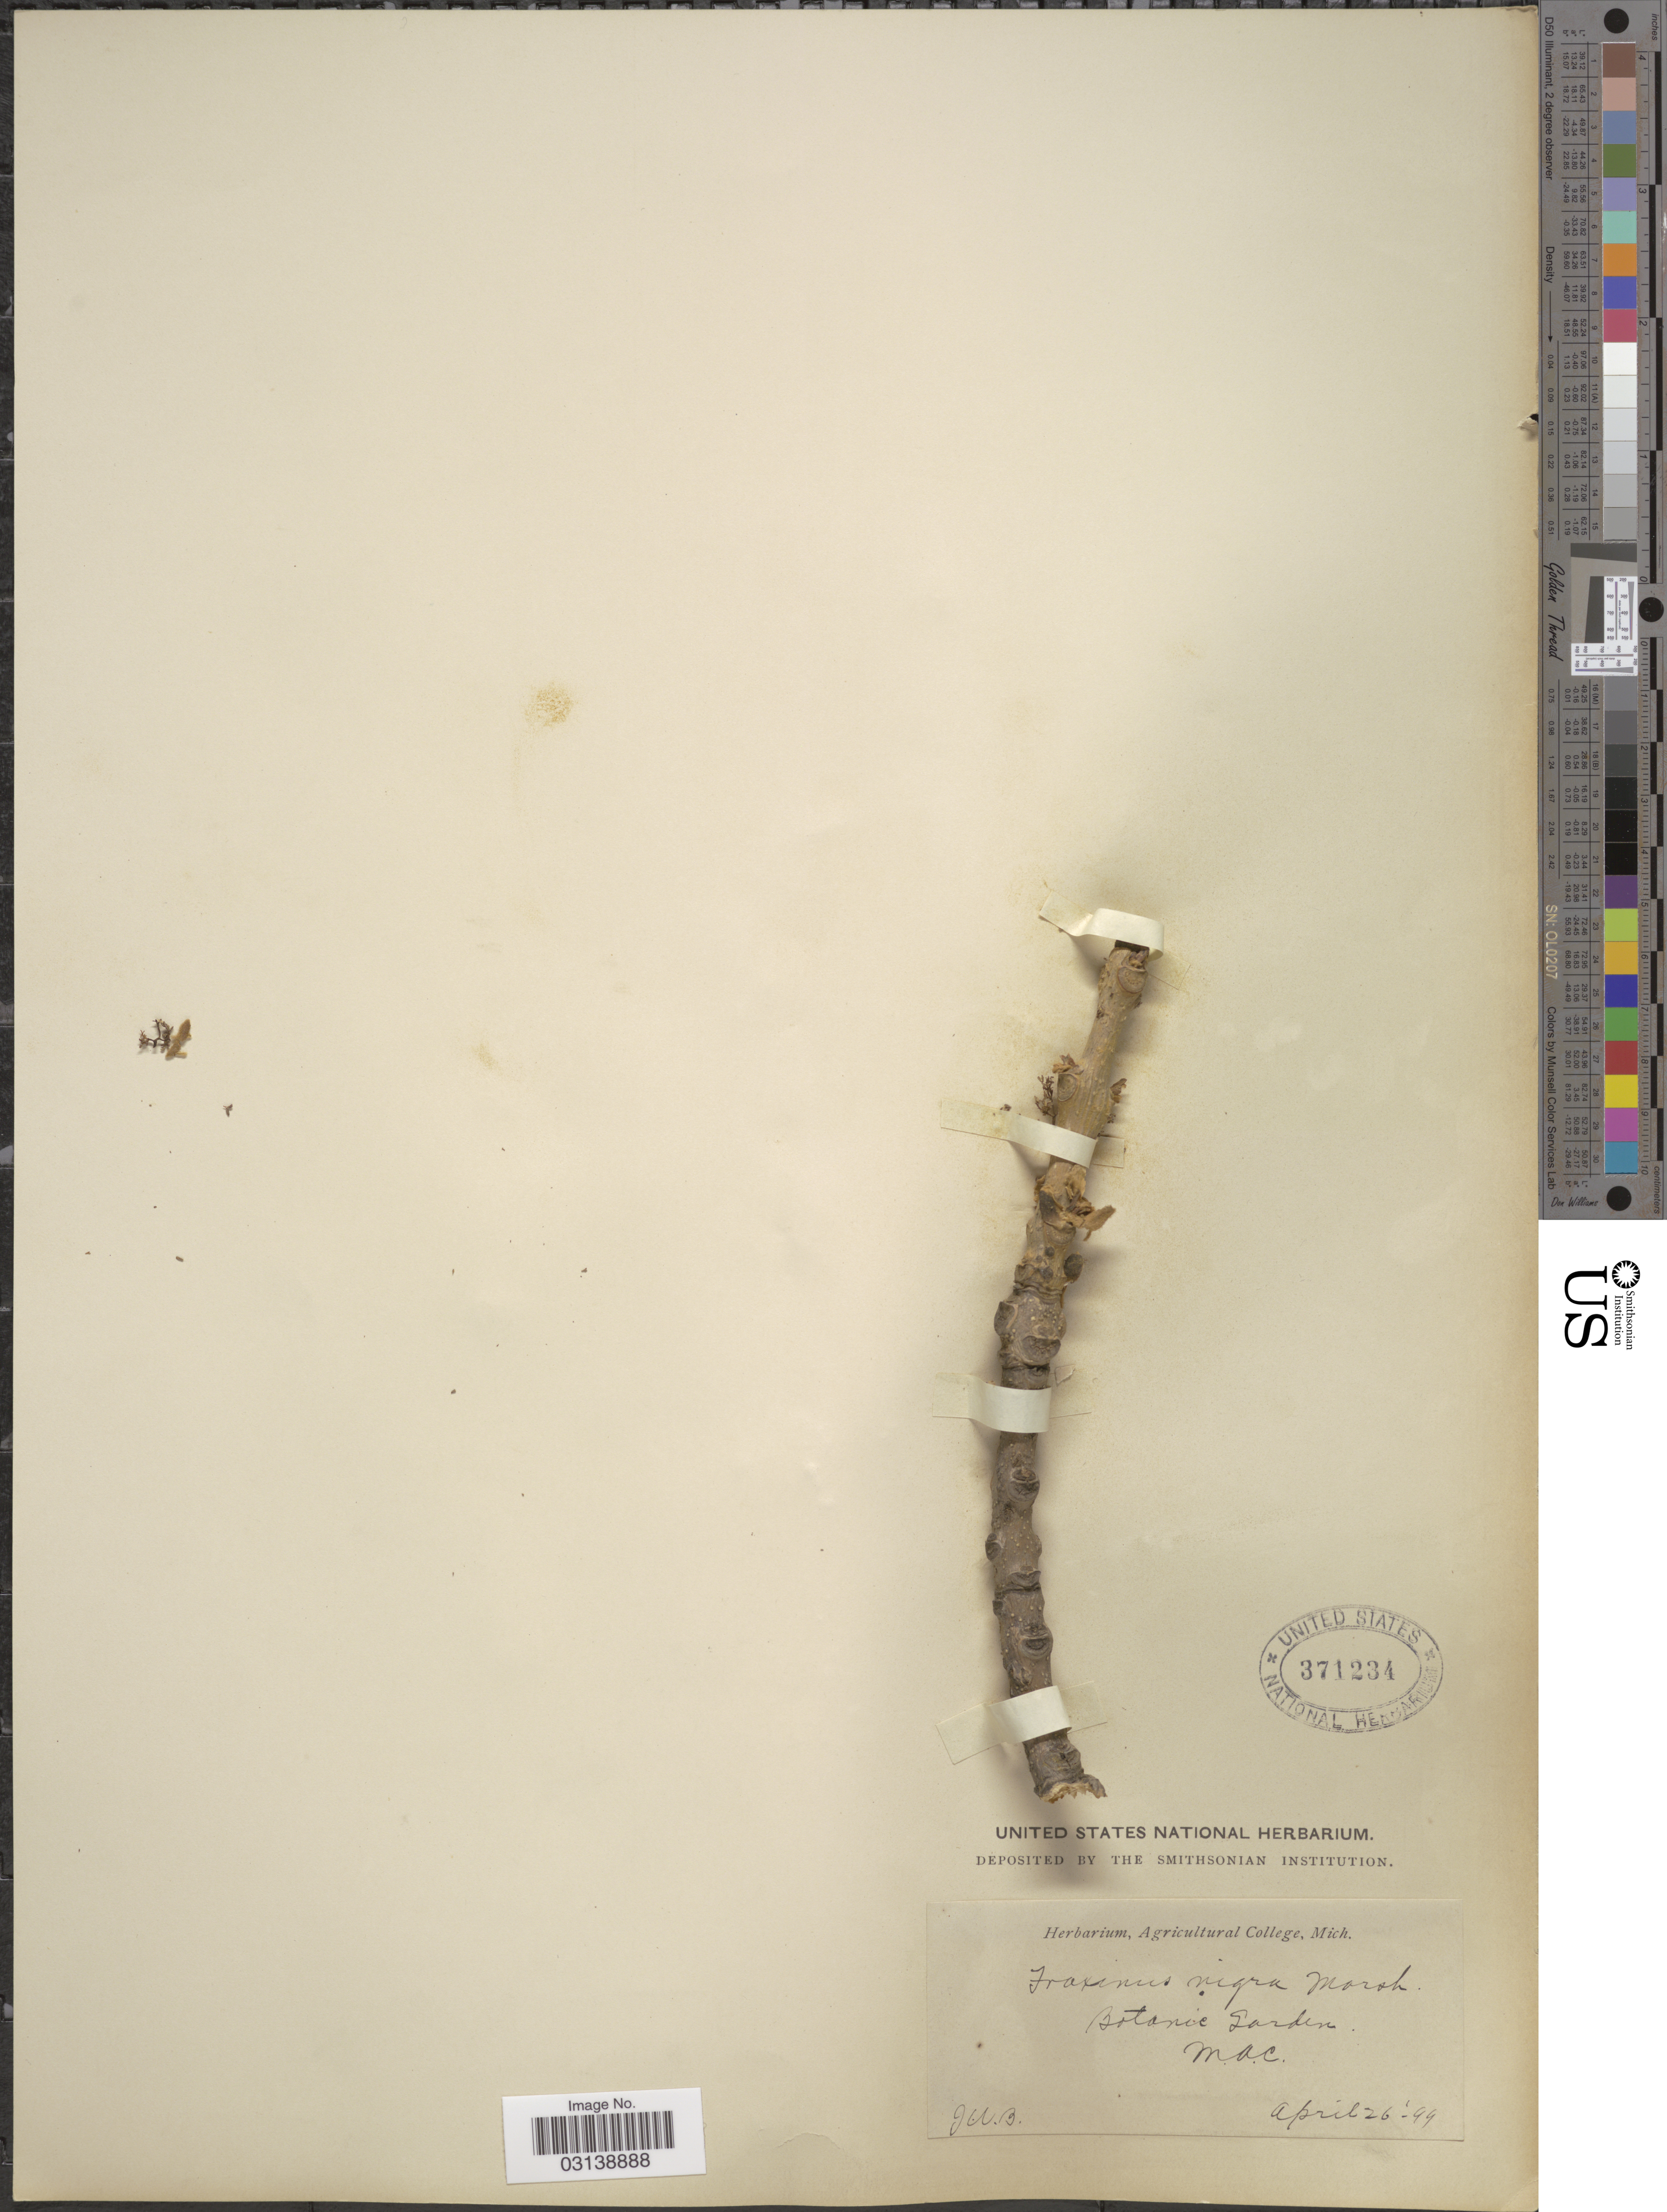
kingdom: Plantae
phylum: Tracheophyta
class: Magnoliopsida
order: Lamiales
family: Oleaceae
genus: Fraxinus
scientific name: Fraxinus nigra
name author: Marshall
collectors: J. U. B.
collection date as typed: Transcribed d/m/y: 26/4/99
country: United States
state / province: Michigan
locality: Botanic Garden M.A.C.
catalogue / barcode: US 371234